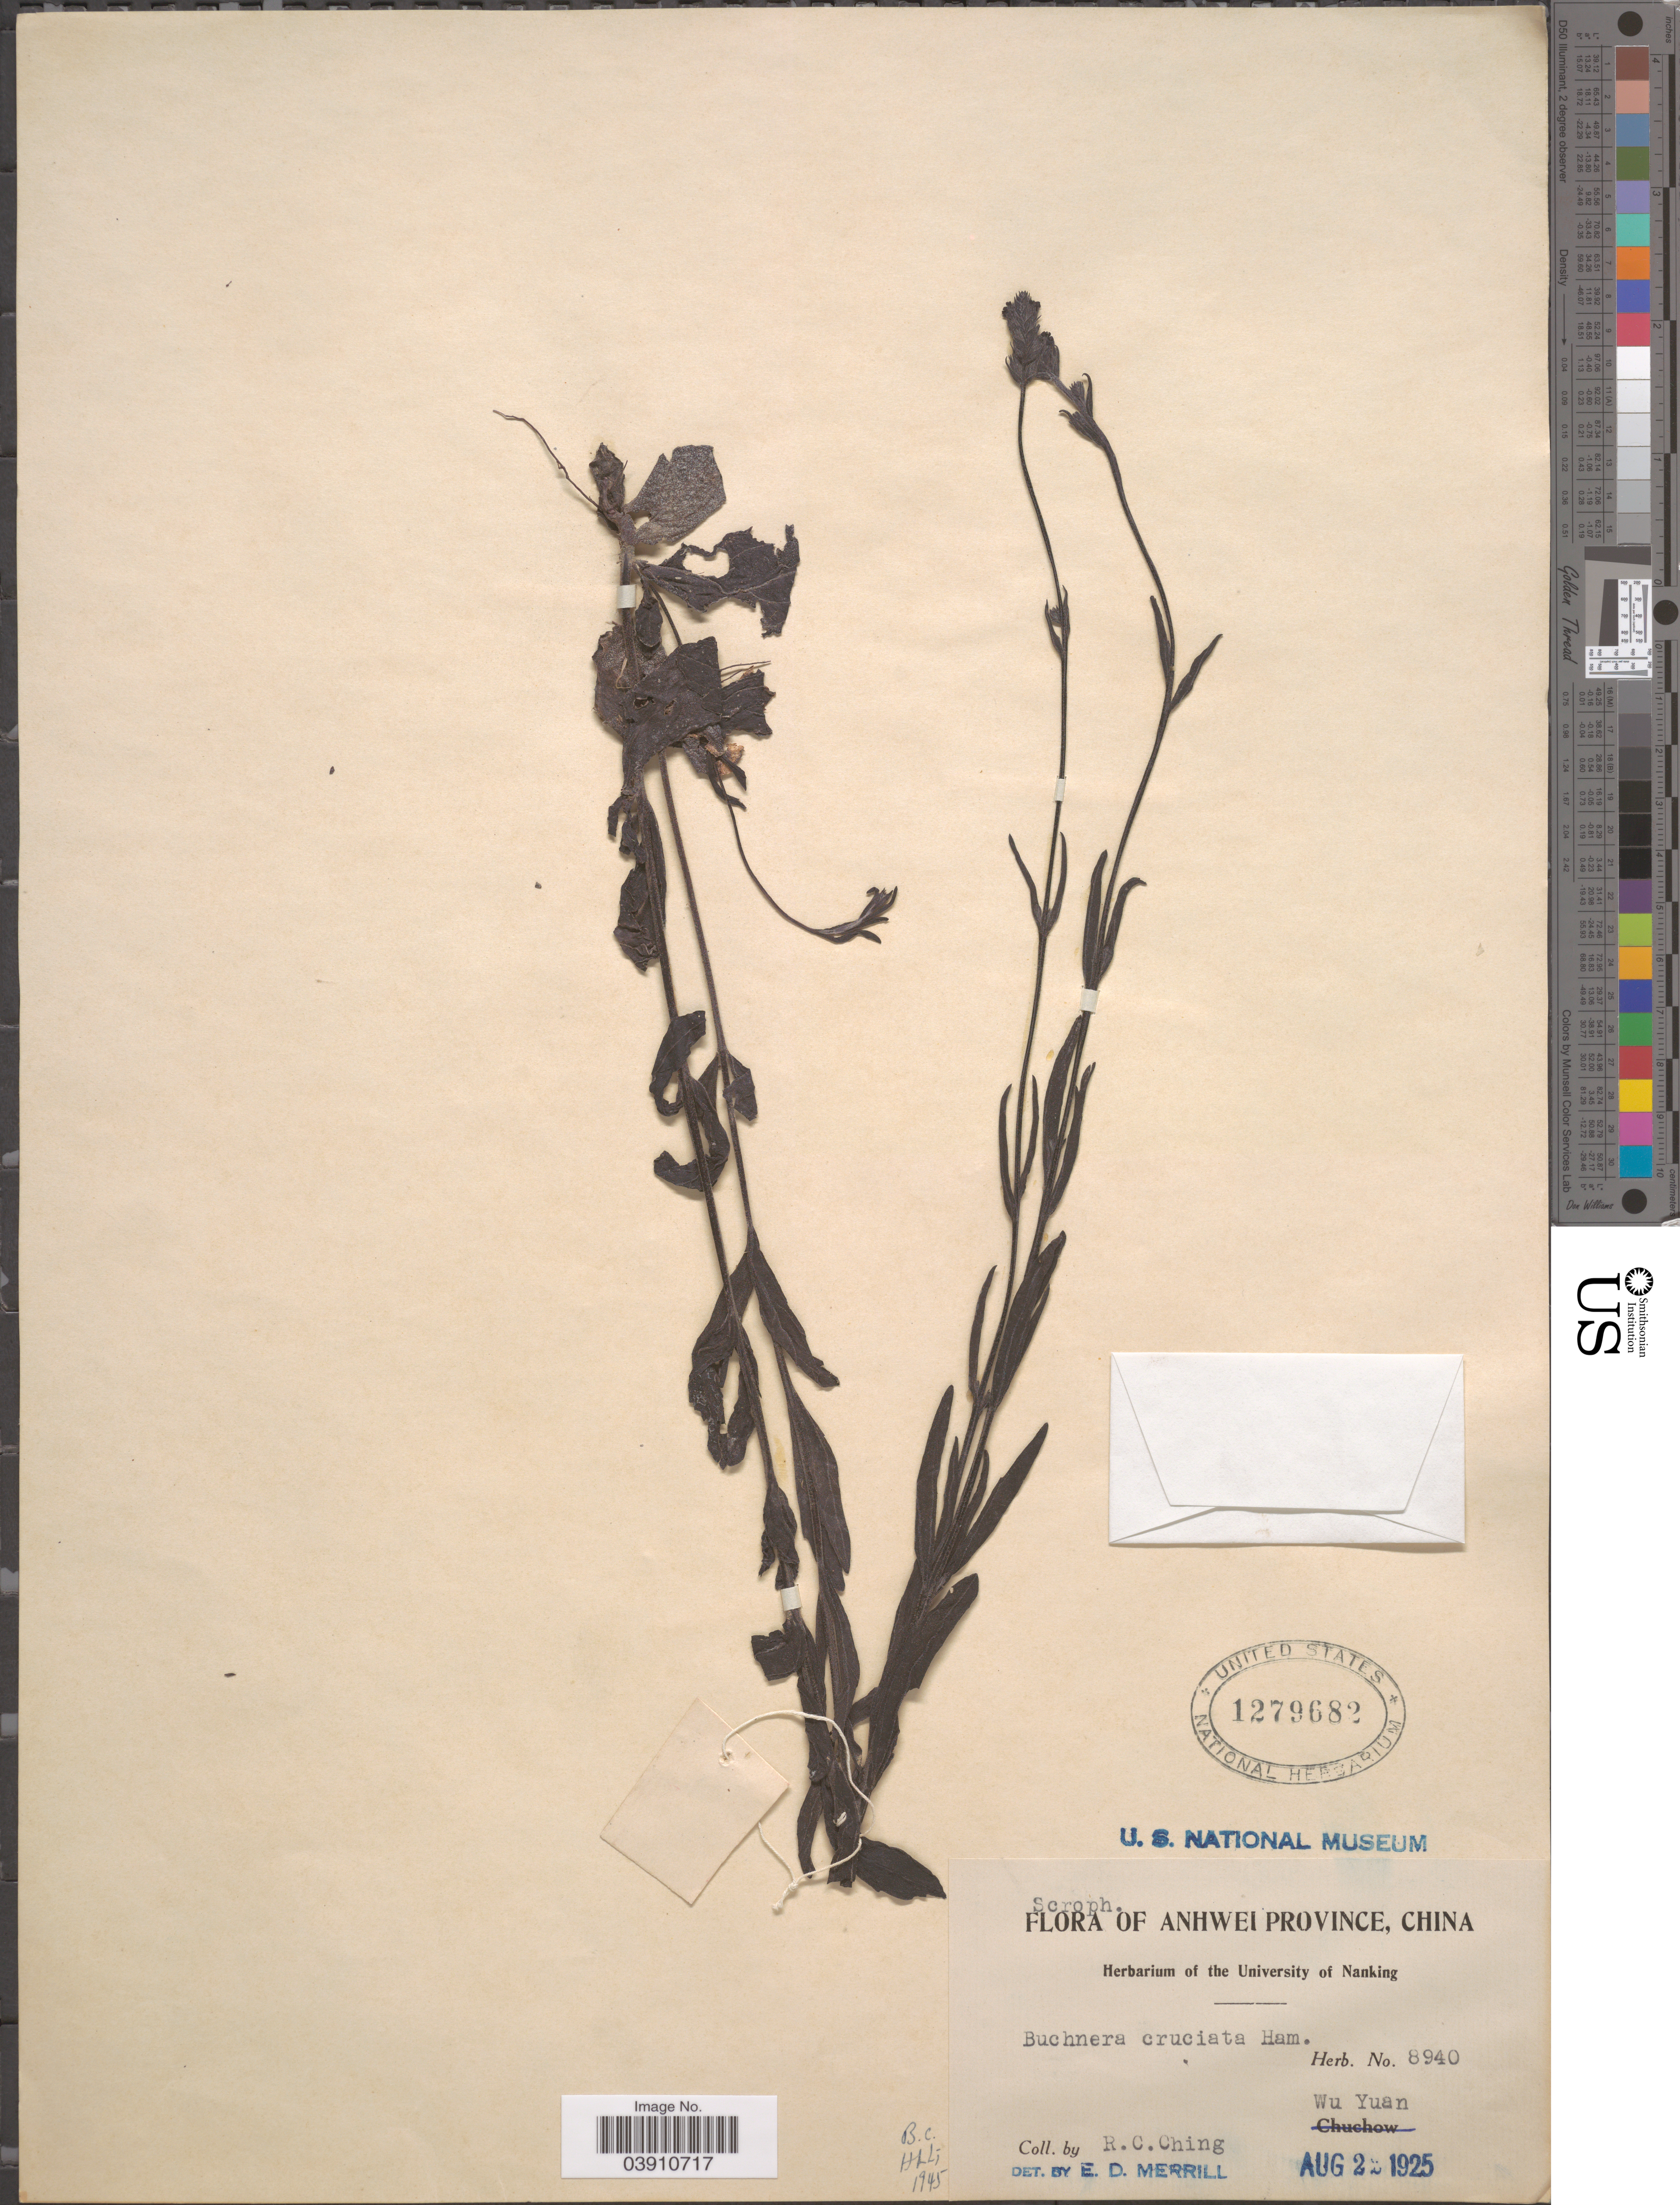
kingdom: Plantae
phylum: Tracheophyta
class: Magnoliopsida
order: Lamiales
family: Orobanchaceae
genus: Buchnera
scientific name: Buchnera cruciata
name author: Ham.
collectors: R. C. Ching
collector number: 8940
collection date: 1925-08-22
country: China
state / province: Anhui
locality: Anhwei Province. Wu Yuan.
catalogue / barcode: US 1279682